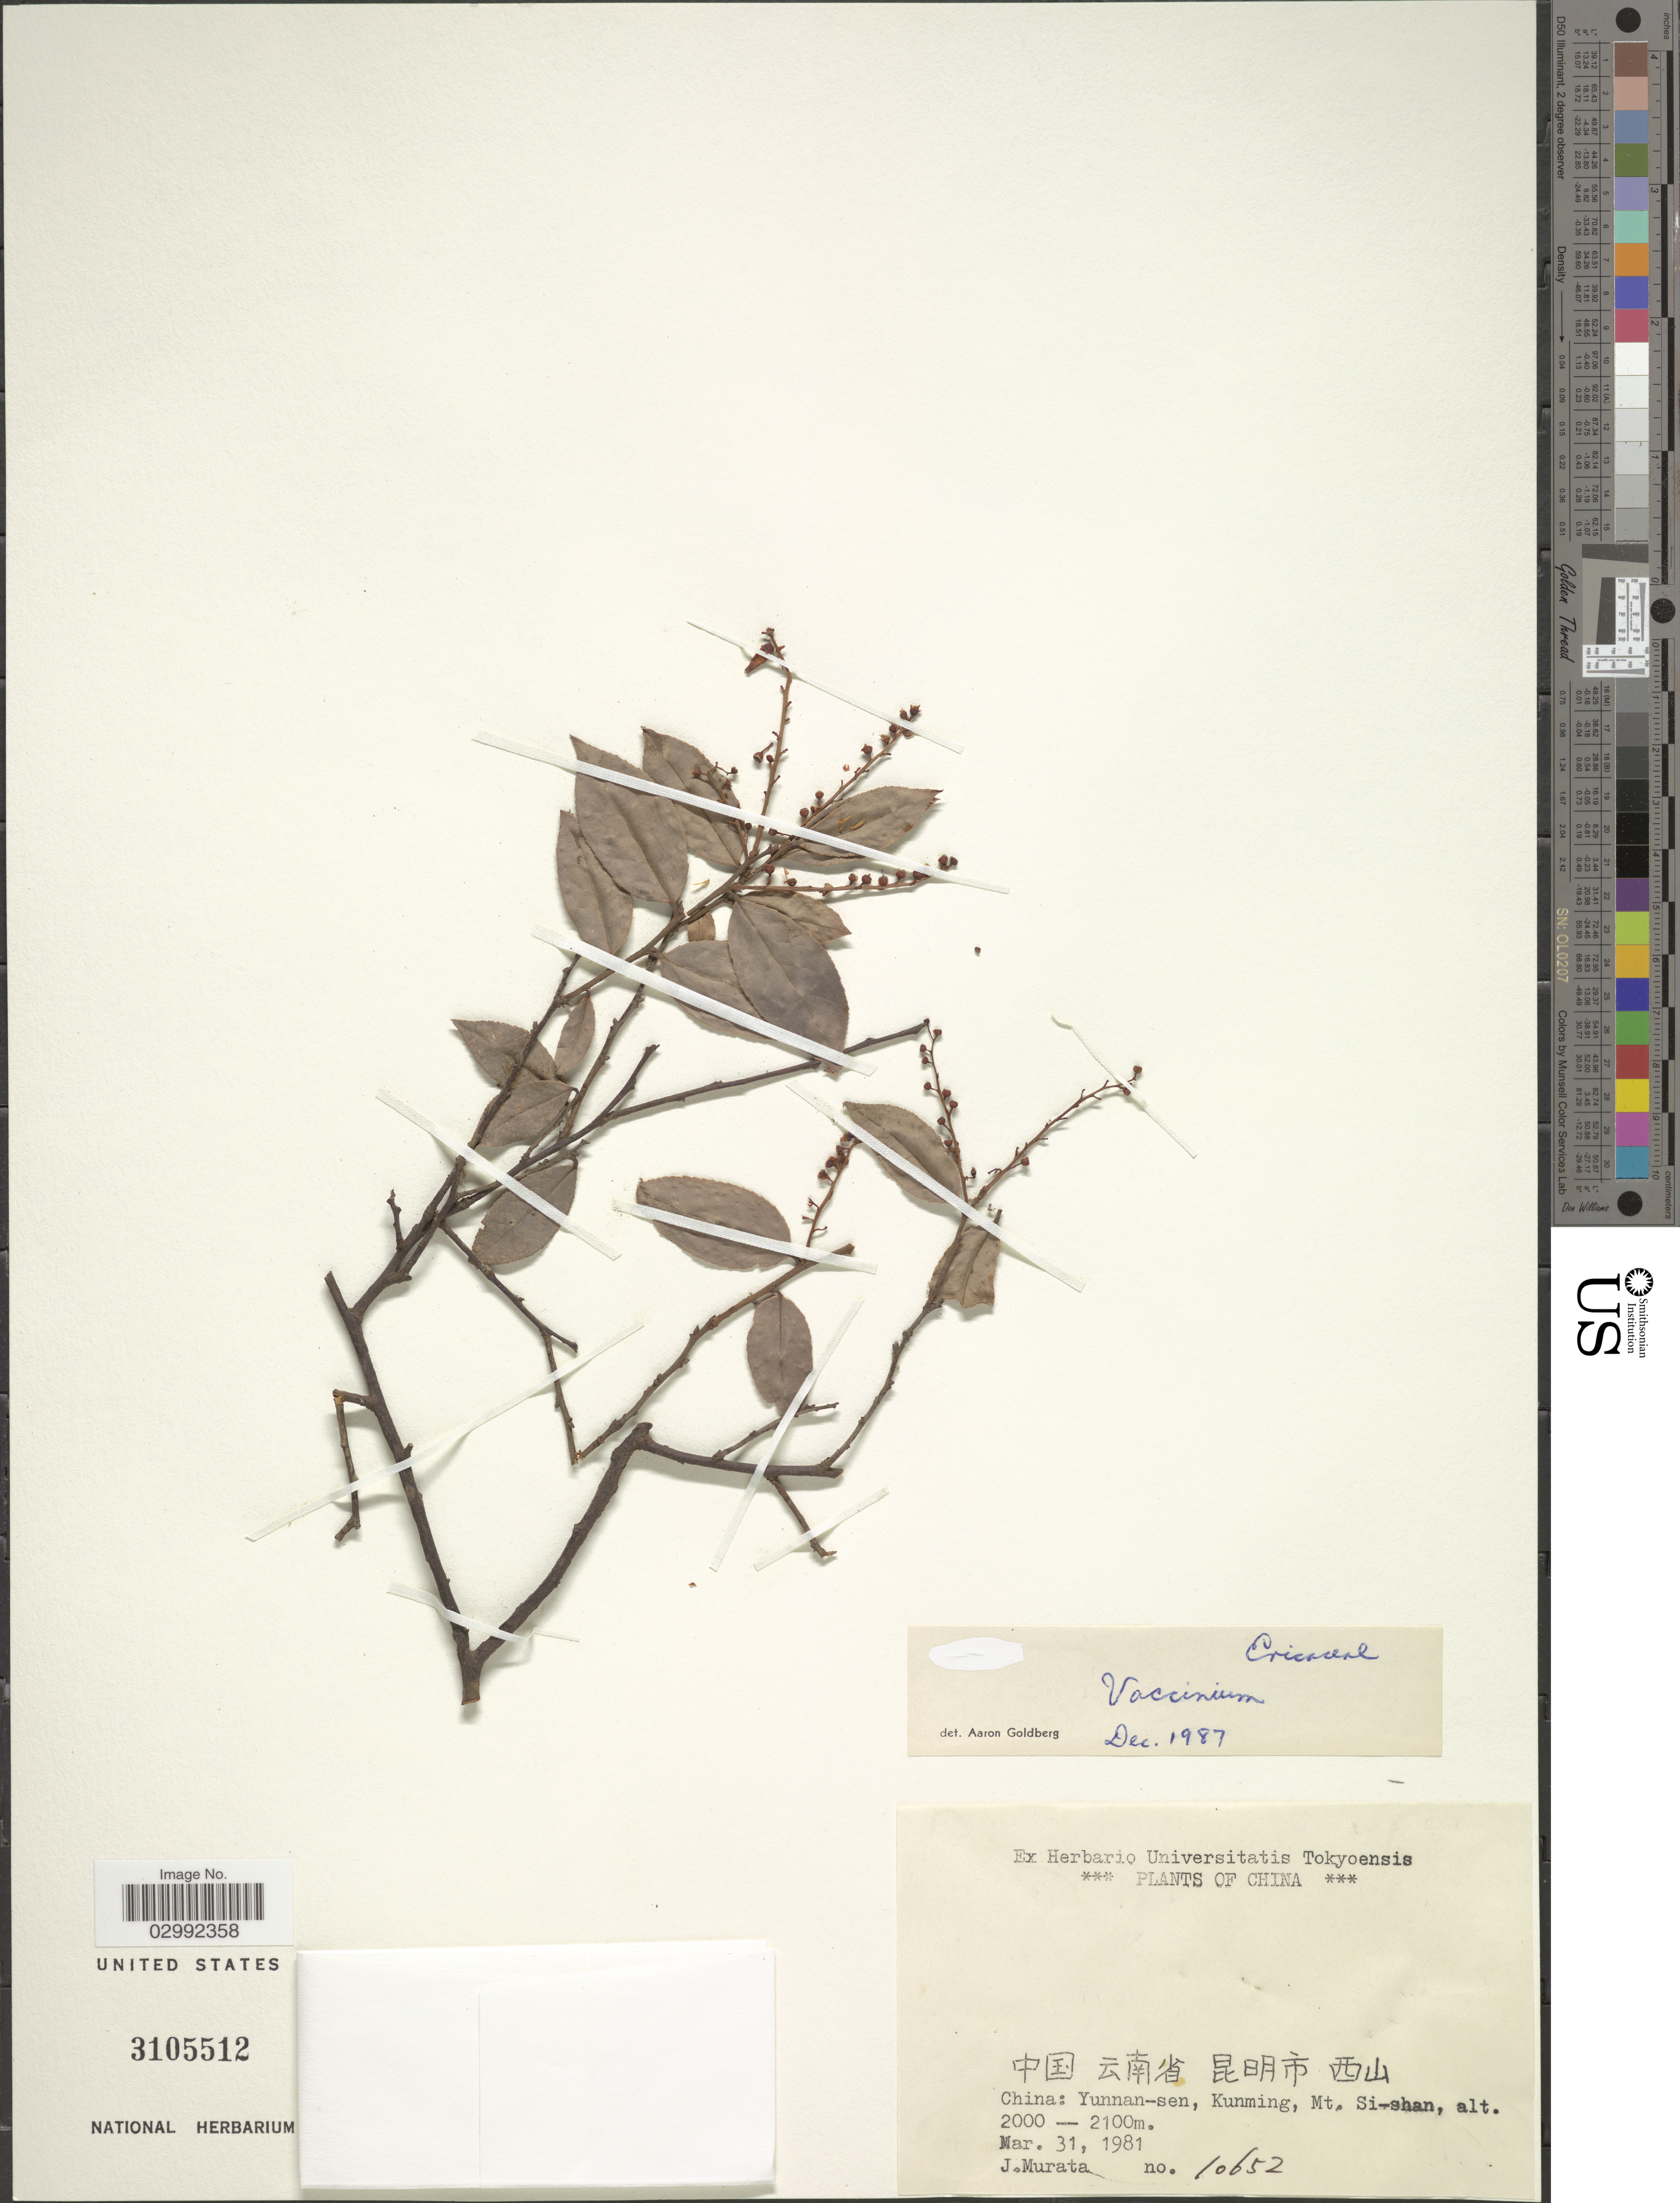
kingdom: Plantae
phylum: Tracheophyta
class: Magnoliopsida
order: Ericales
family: Ericaceae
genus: Vaccinium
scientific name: Vaccinium sp.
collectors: J. Murata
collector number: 10652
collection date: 1981-03-31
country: China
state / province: Yunnan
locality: Yunnan-sen, Kunming, Mt. Si-shan.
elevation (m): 2000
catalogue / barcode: US 3105512